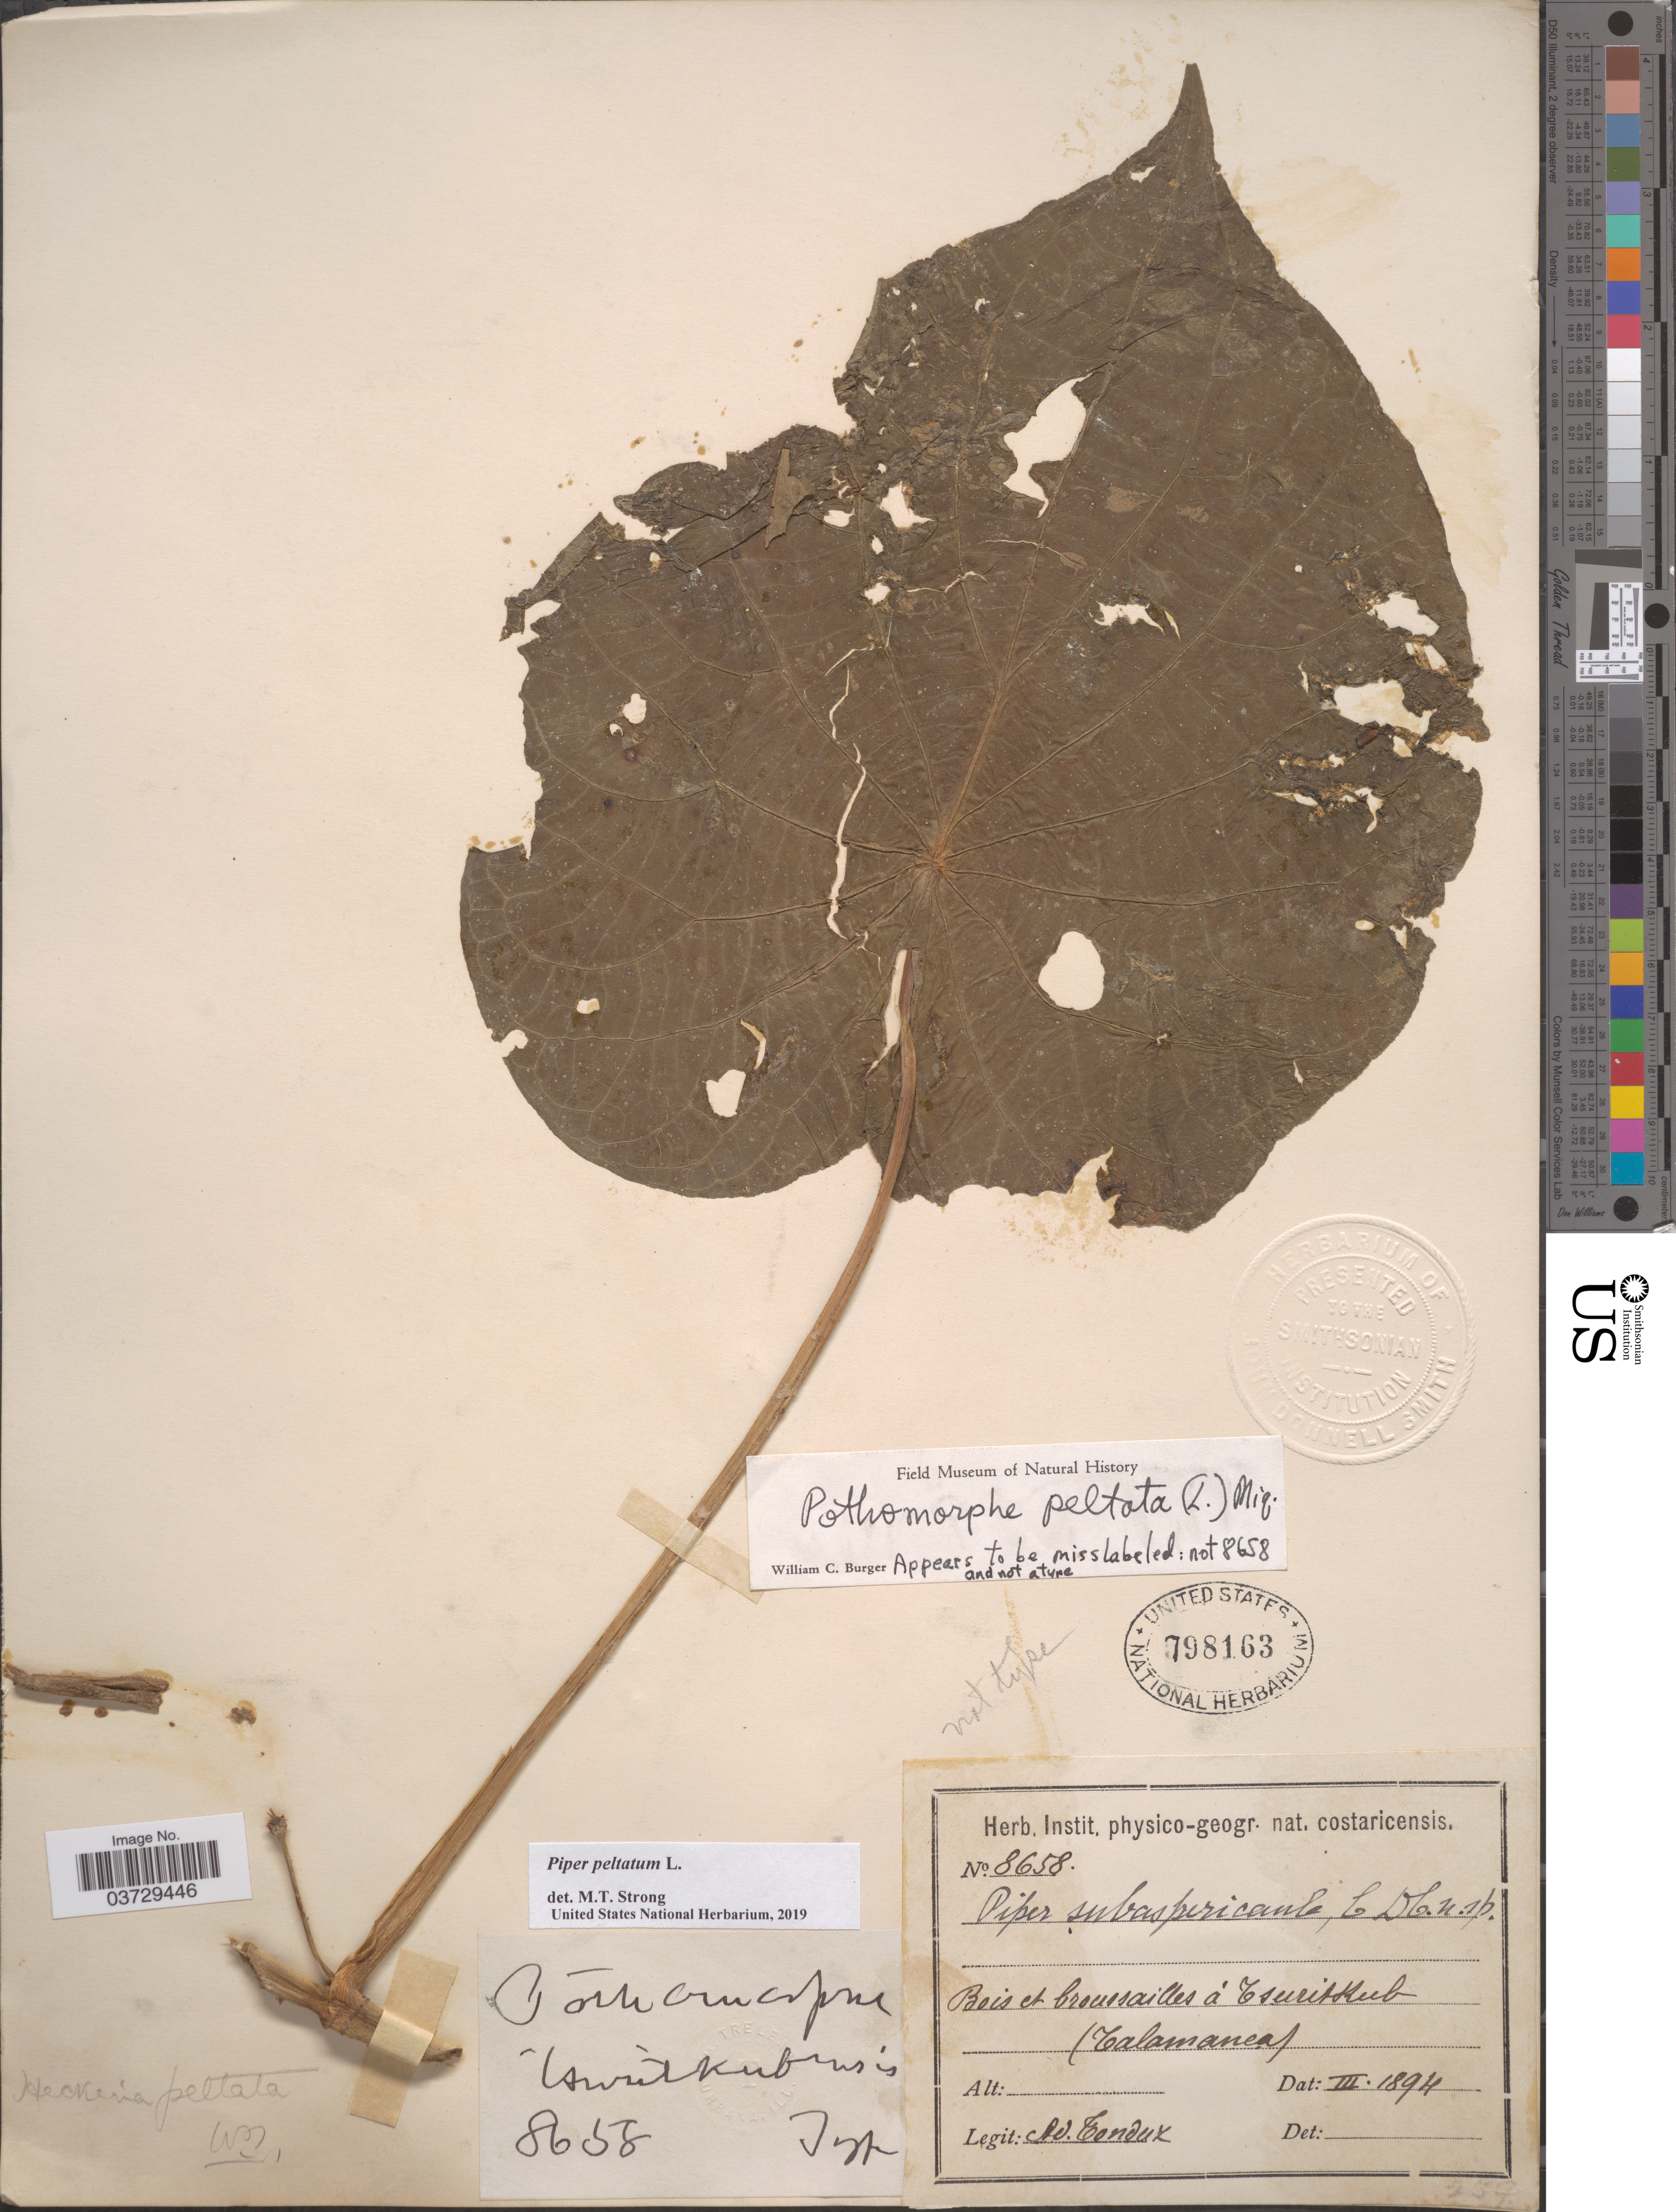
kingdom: Plantae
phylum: Tracheophyta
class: Magnoliopsida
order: Piperales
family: Piperaceae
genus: Piper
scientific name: Piper peltatum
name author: L.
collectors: A. Tonduz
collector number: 8658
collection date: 1894-03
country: Costa Rica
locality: Bois et Croussailles á Tsuritkub (Talamanca).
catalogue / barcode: US 798163